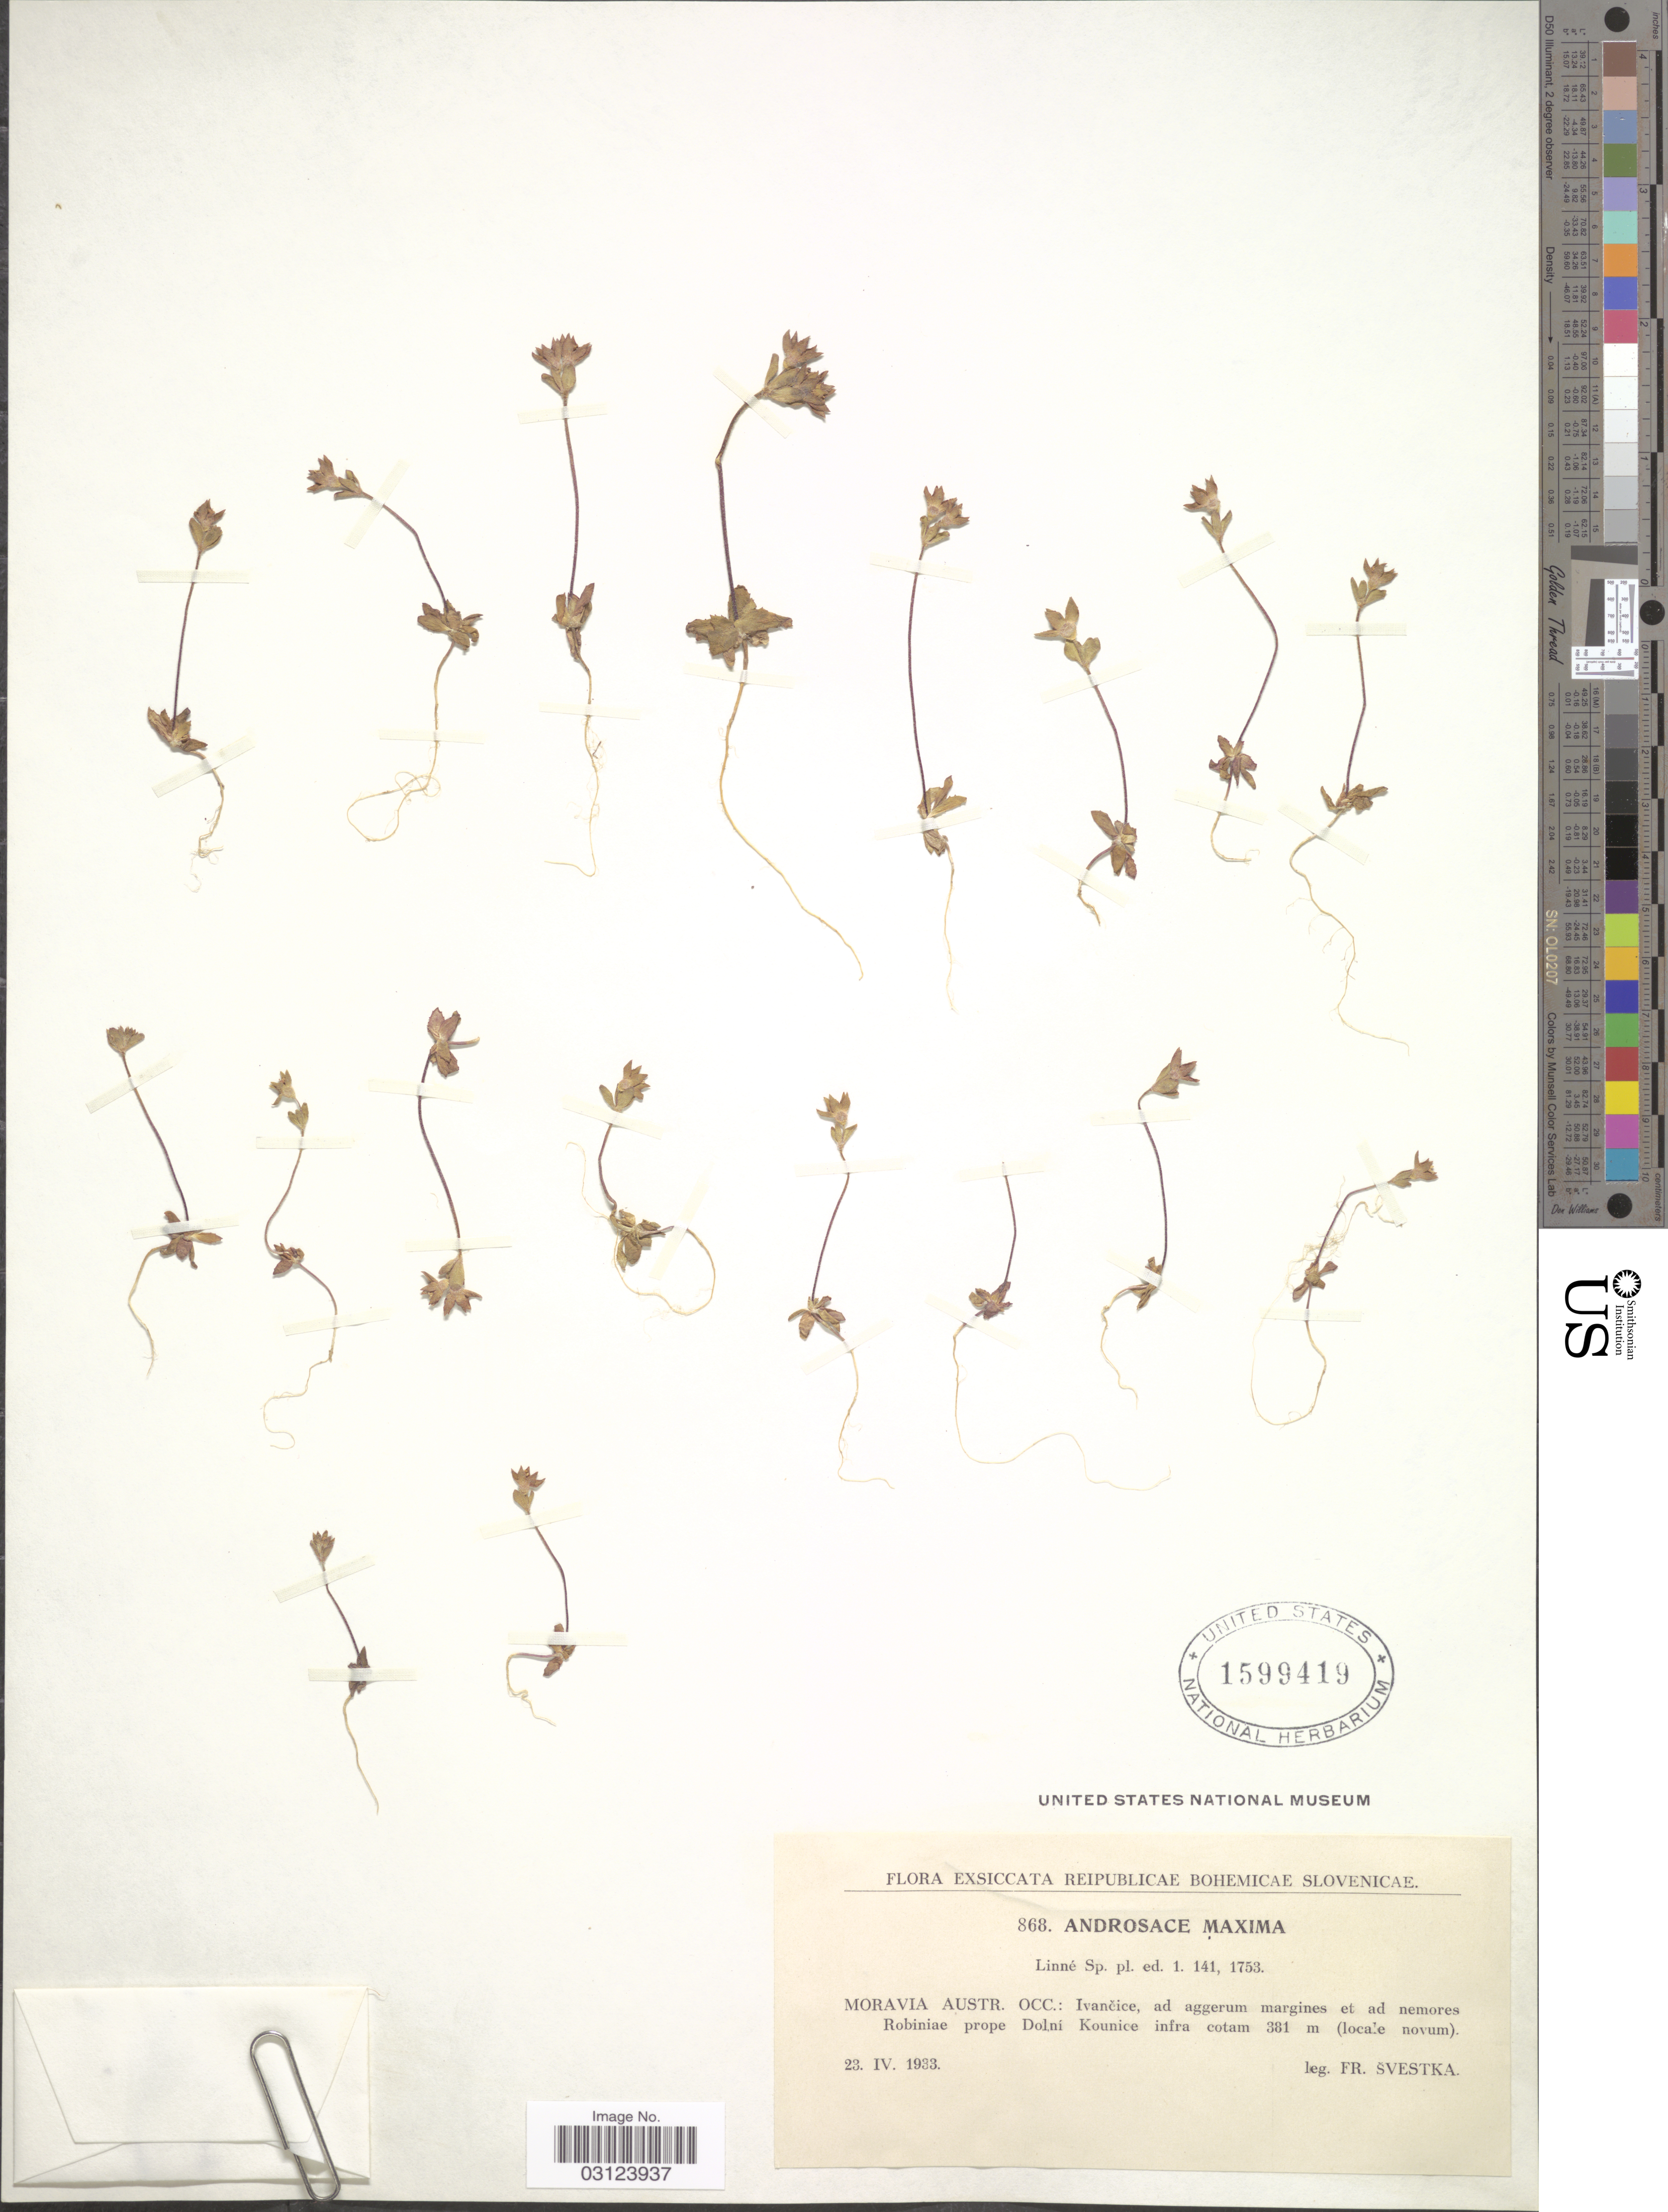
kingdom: Plantae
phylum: Tracheophyta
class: Magnoliopsida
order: Ericales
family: Primulaceae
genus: Androsace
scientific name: Androsace maxima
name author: L.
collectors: F. Svestka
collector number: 868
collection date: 1933-04-23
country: Czechia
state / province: South Moravian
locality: Reipublicae Bohemicae Slovenicae. Moravia Austr. Occ.: Ivancice, ad aggerum margines et ad nemores Robiniae prope Dolní Kounice infra cota.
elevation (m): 381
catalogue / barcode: US 1599419